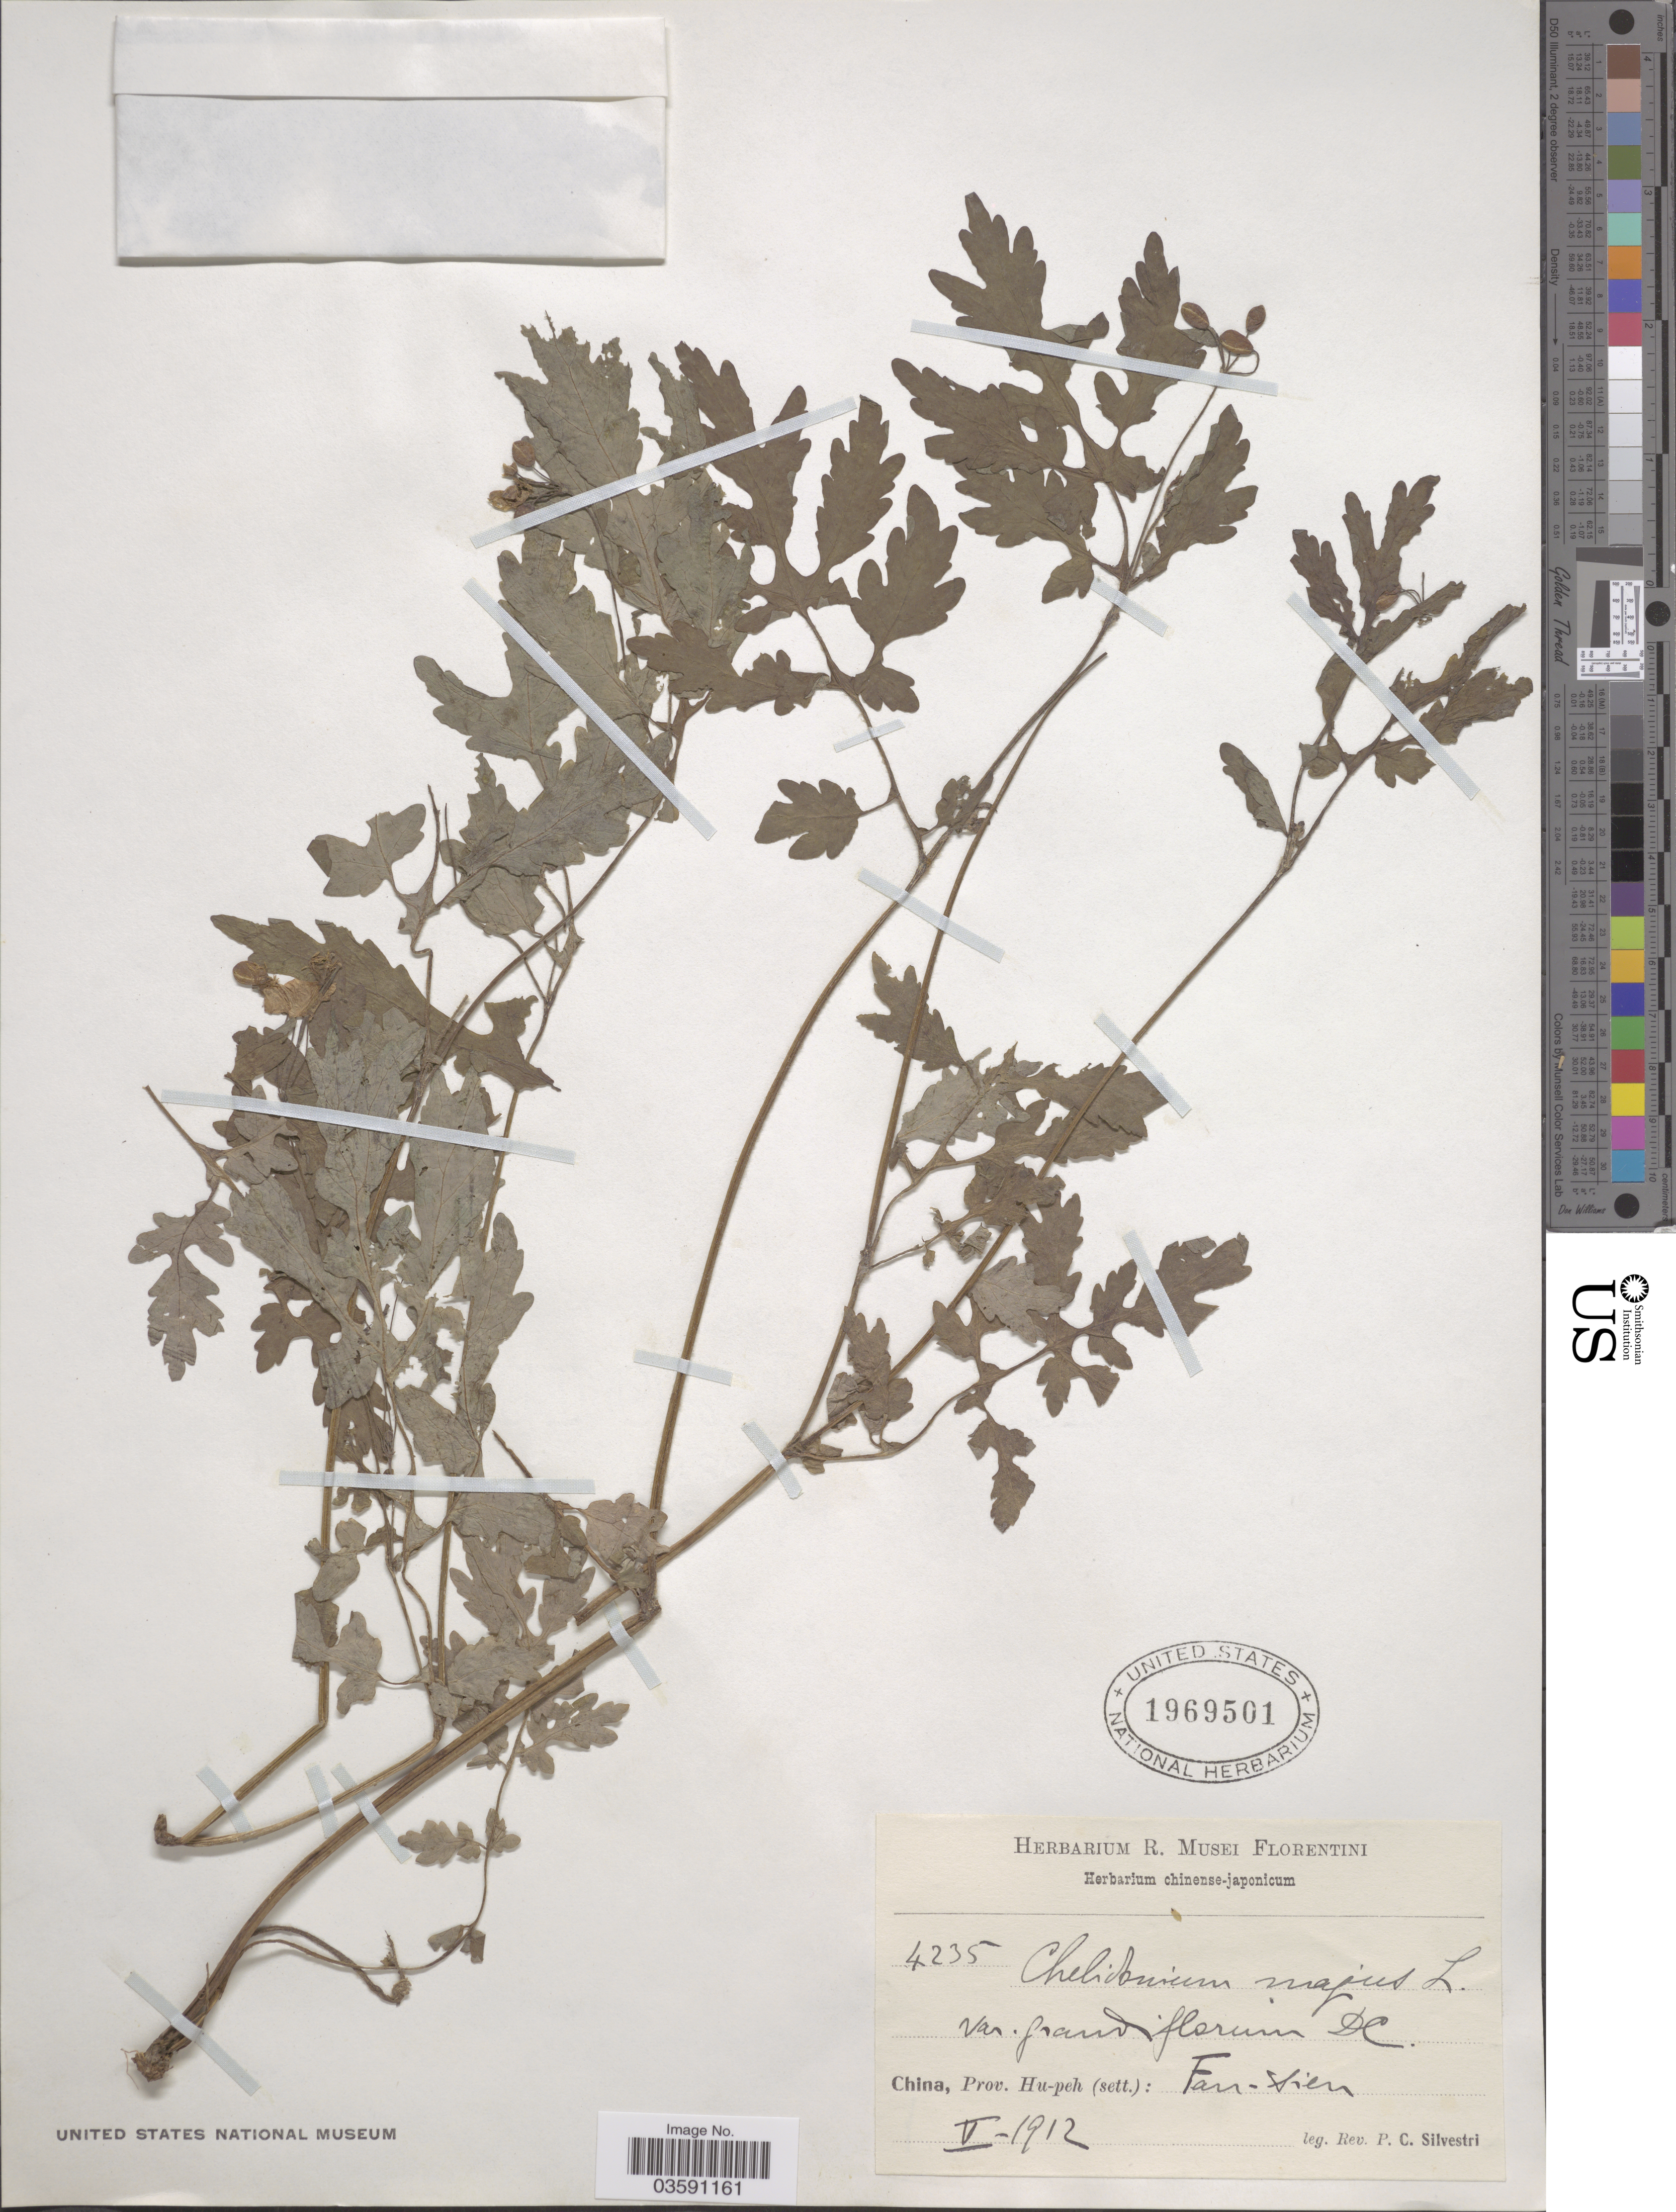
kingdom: Plantae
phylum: Tracheophyta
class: Magnoliopsida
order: Ranunculales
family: Papaveraceae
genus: Chelidonium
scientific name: Chelidonium majus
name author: L.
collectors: P. Silvestri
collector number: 4235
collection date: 1912-05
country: China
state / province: Hubei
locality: Prov. Hu-peh (sett.): Fau-sien [interpreted].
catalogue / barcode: US 1969501